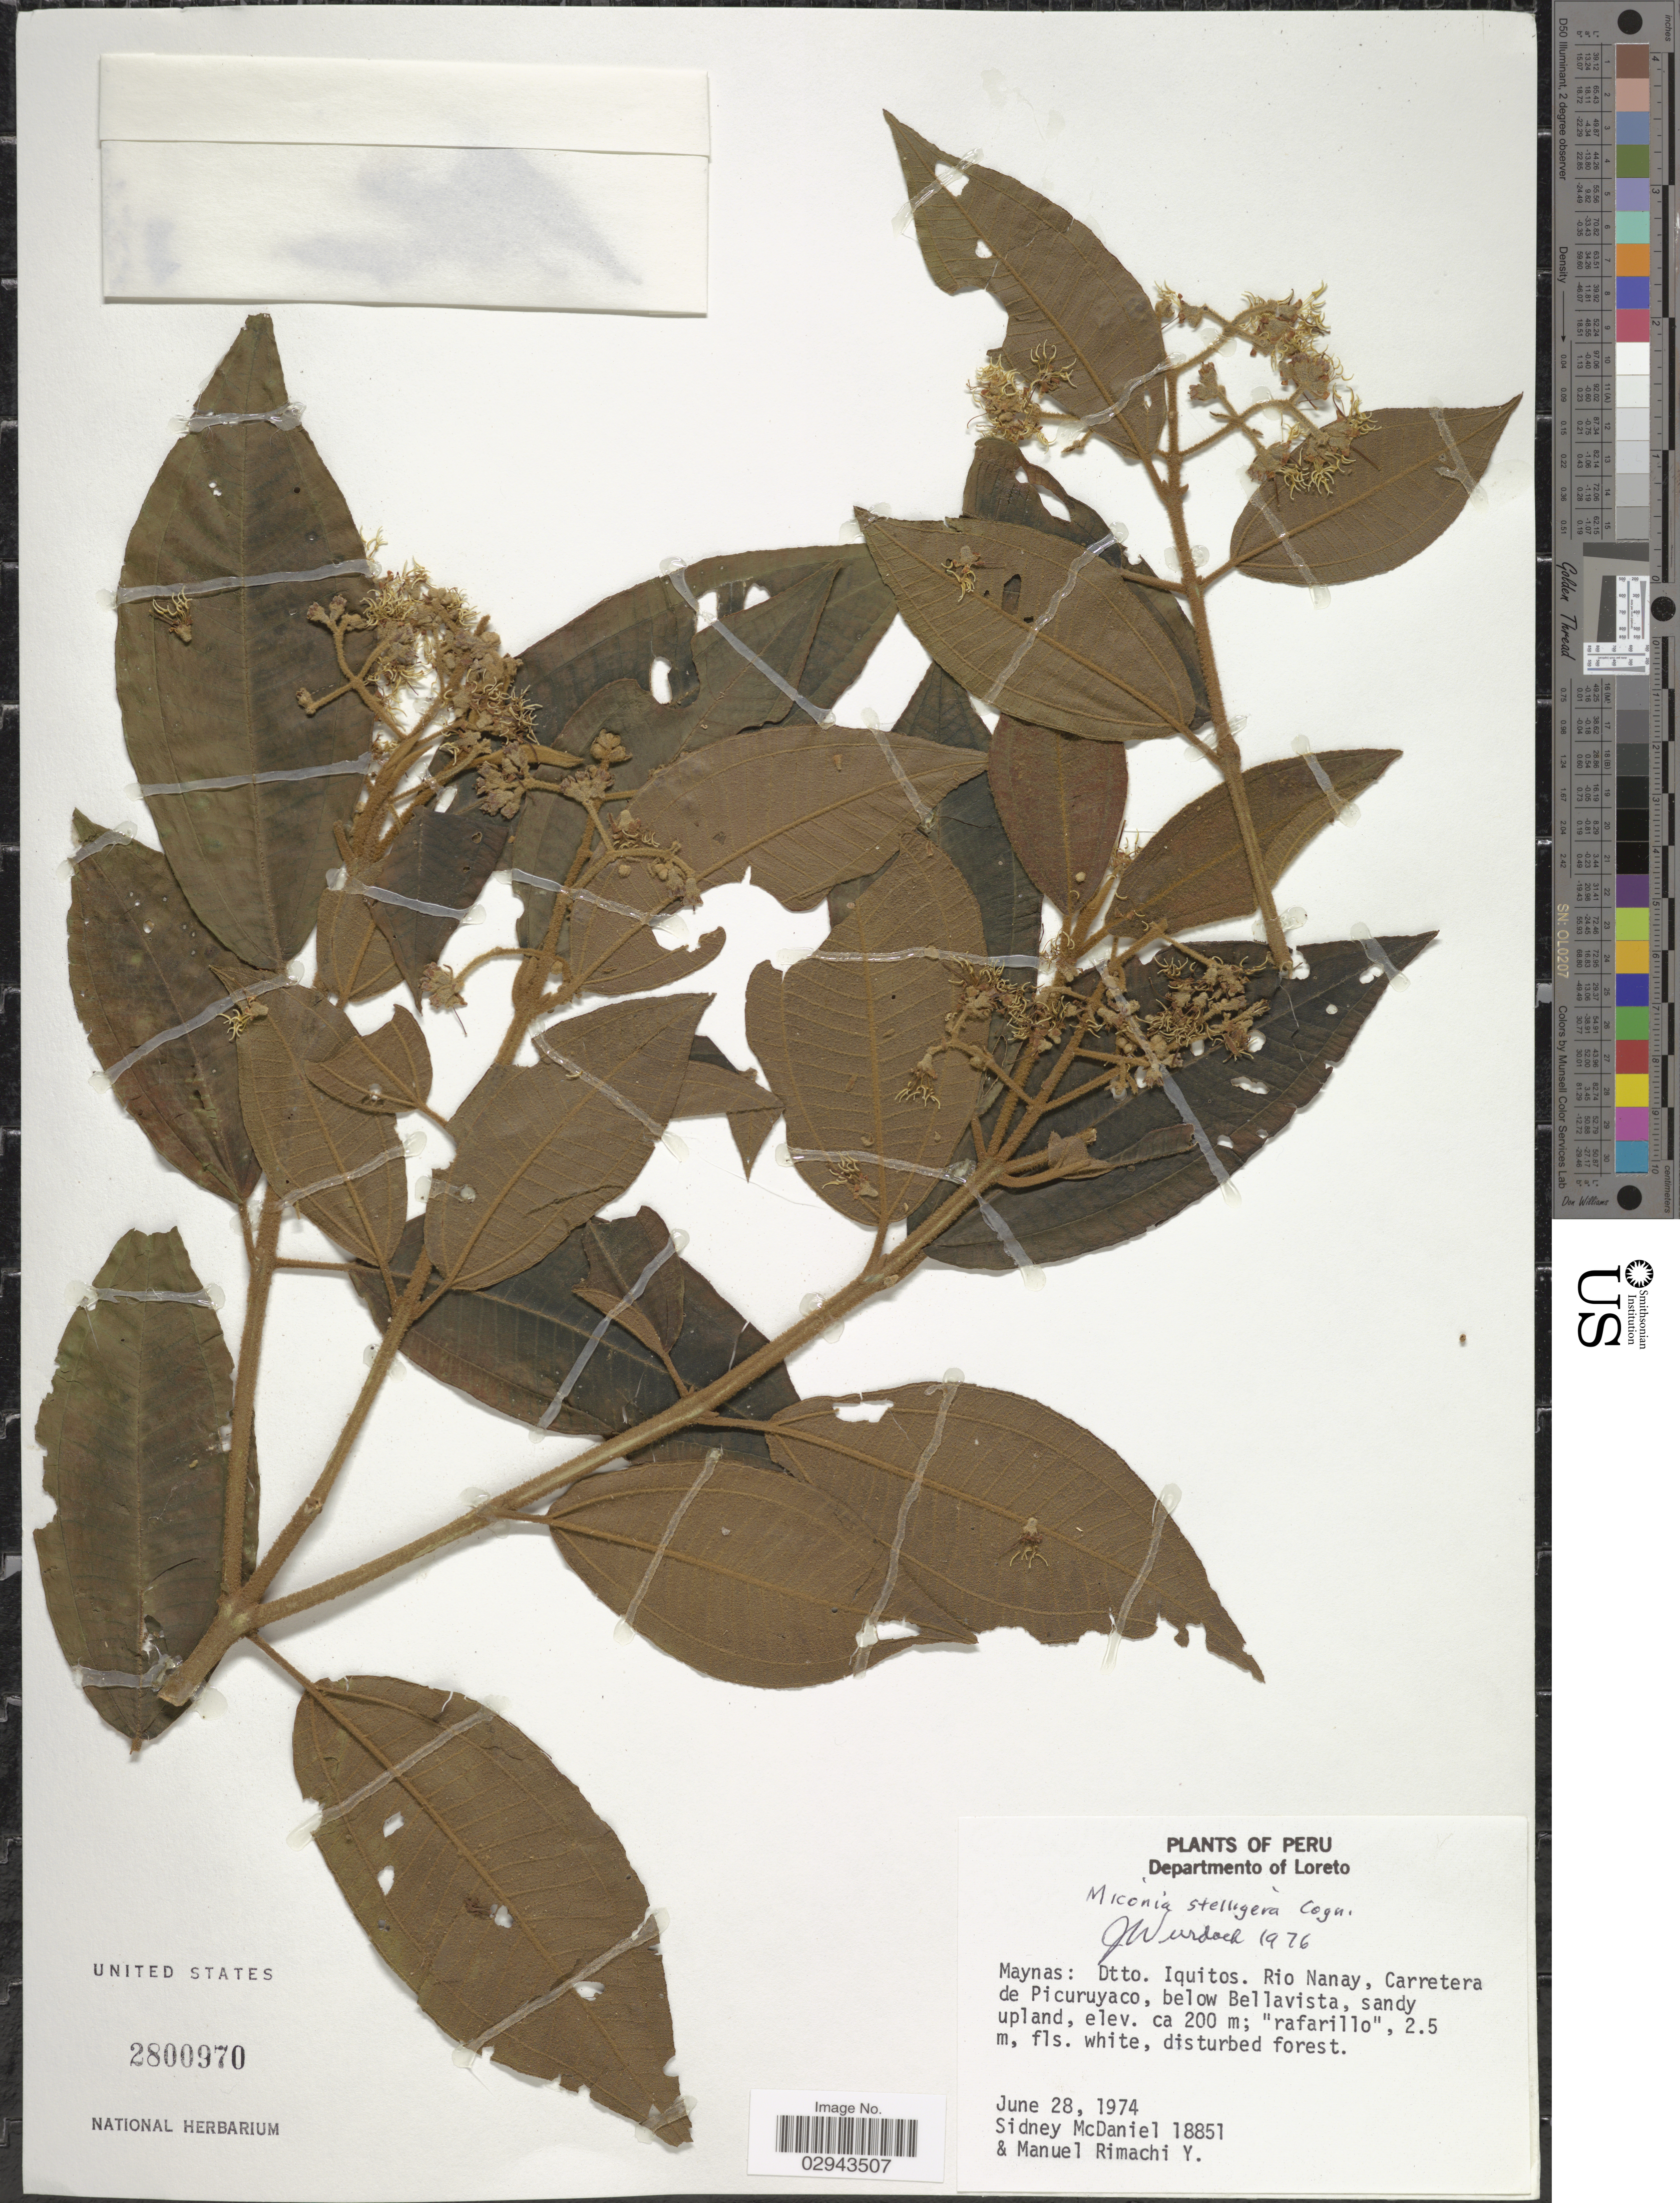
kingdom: Plantae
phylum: Tracheophyta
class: Magnoliopsida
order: Myrtales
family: Melastomataceae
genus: Miconia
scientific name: Miconia stelligera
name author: Cogn.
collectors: S. McDaniel & M. Rimachi Y.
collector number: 18851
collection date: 1974-06-28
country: Peru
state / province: Loreto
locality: Departmento of Loreto. Maynas: Dtto. Iquitos. Rio Nanay, Carretera de Picuruyaco, below Bellavista.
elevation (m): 200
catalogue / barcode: US 2800970